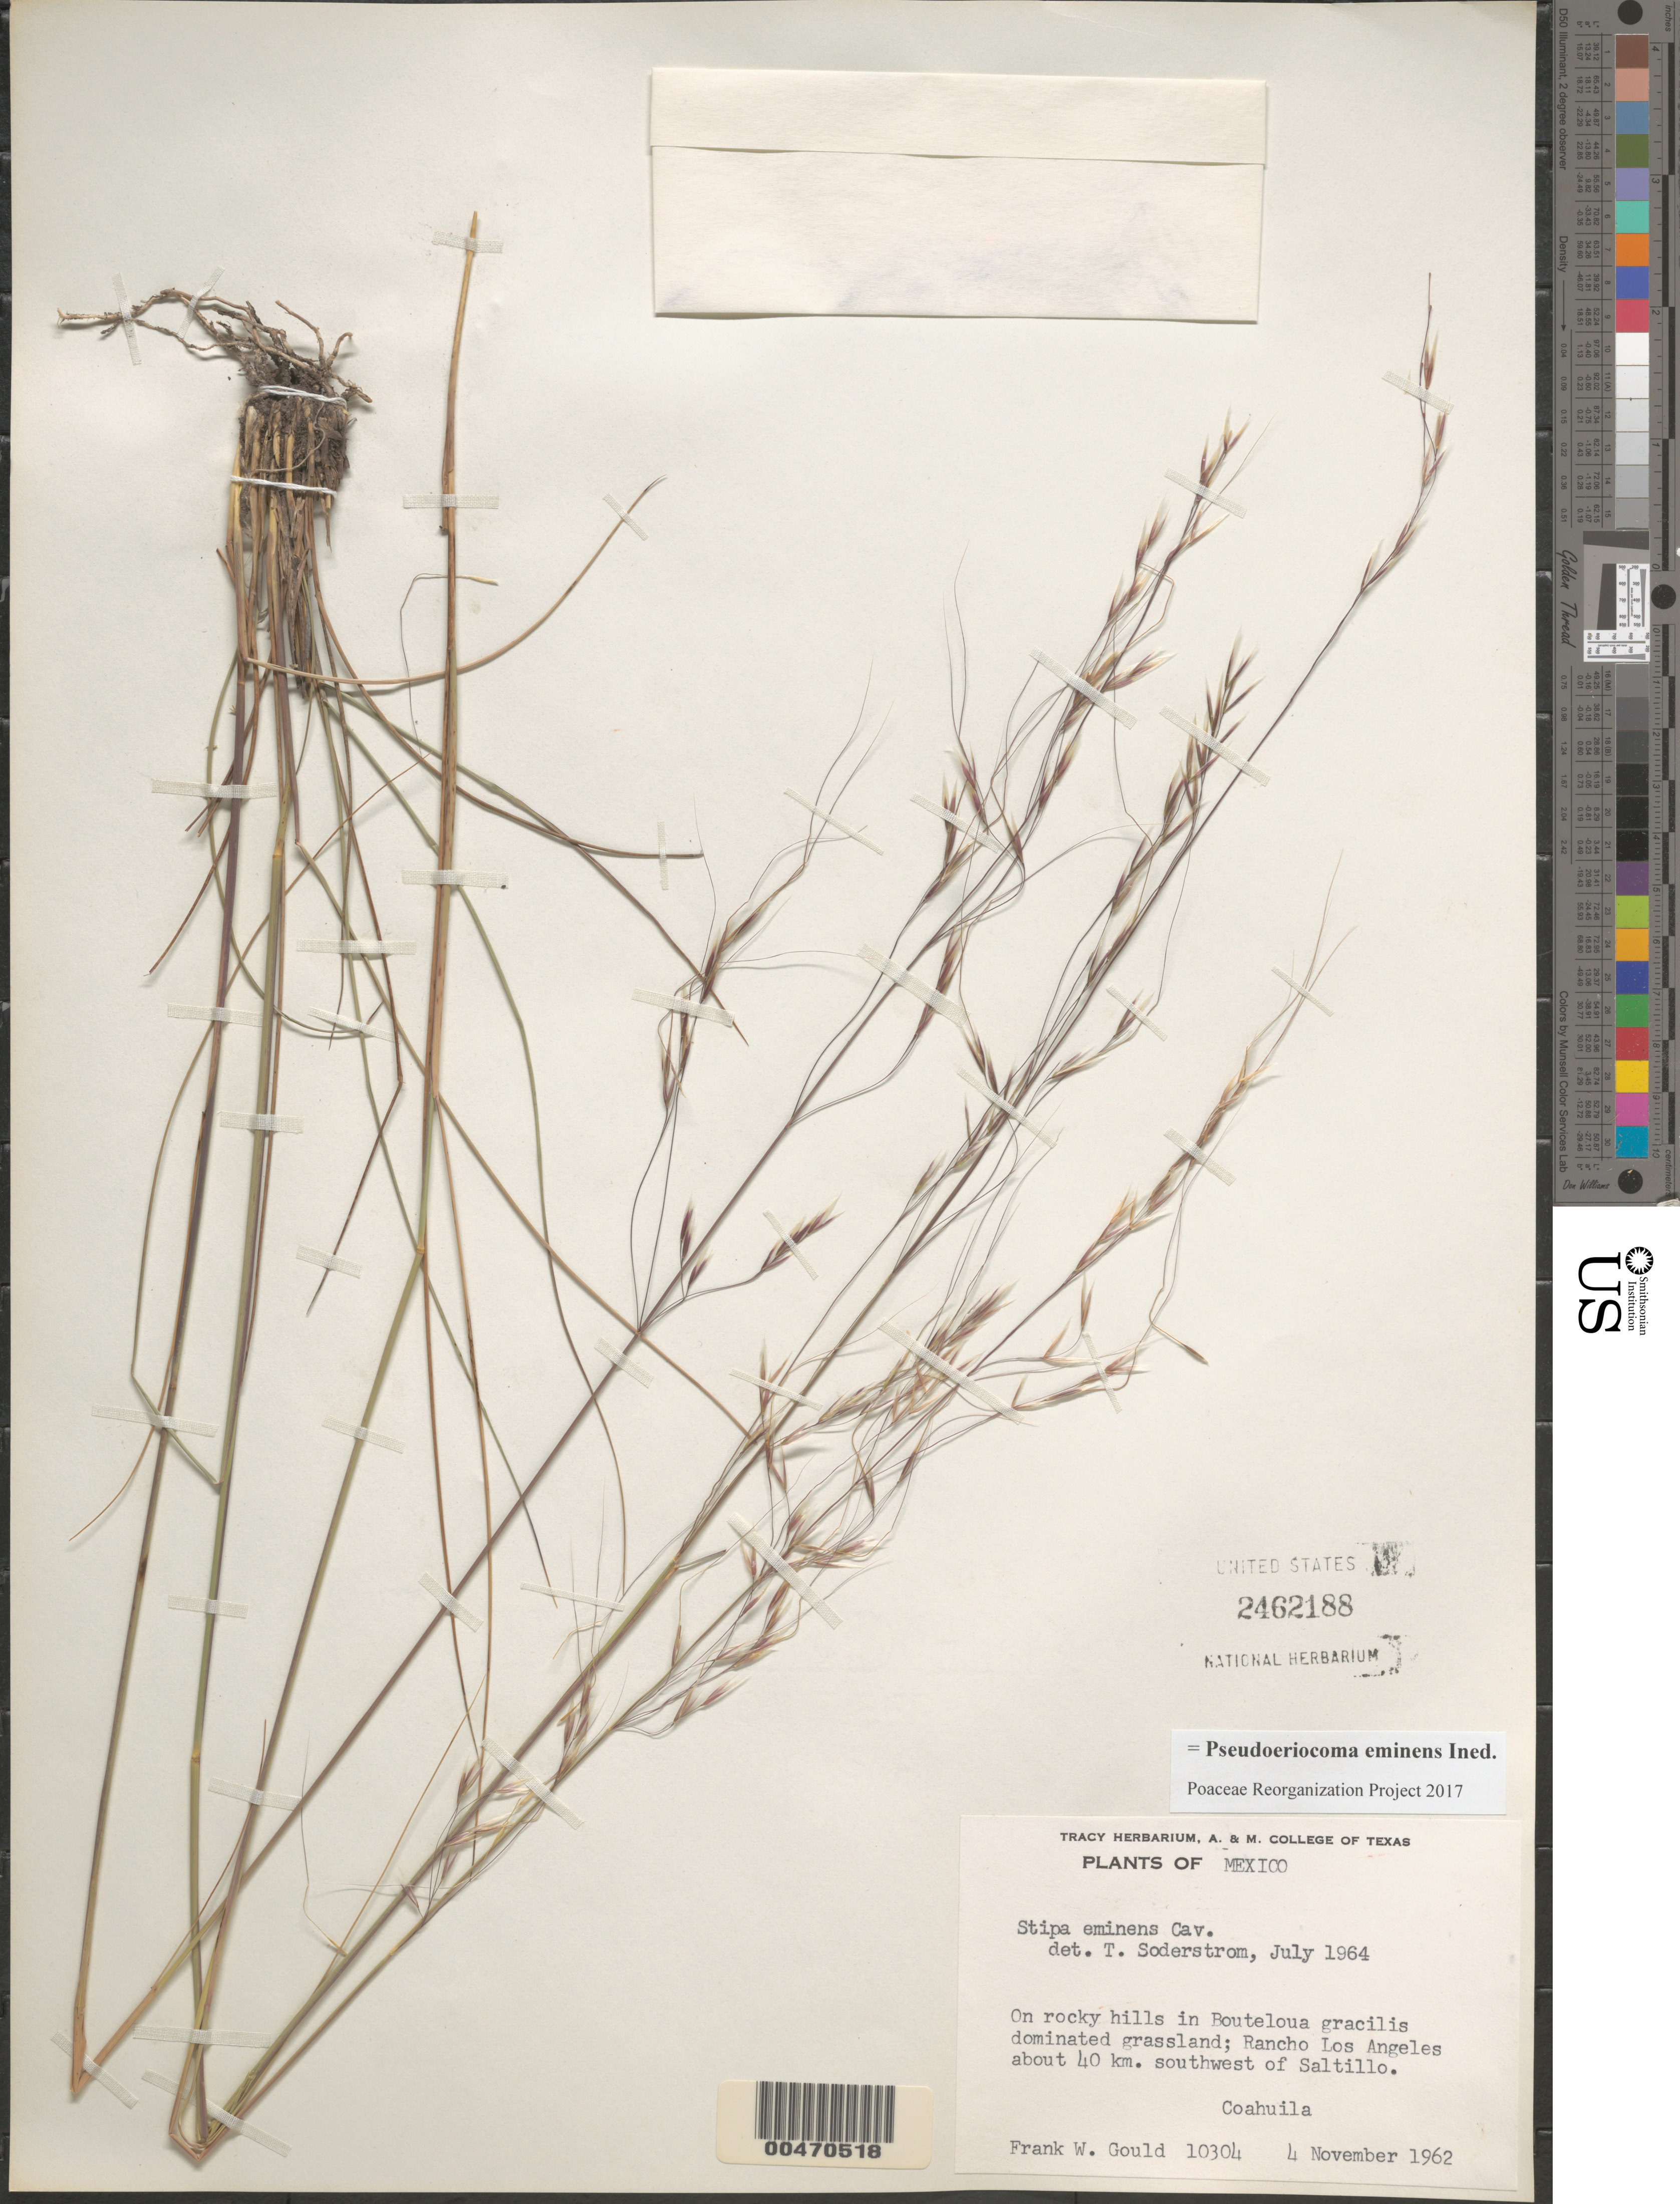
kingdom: Plantae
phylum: Tracheophyta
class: Liliopsida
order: Poales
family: Poaceae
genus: Pseudoeriocoma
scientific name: Pseudoeriocoma eminens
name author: (Cav.) Romasch.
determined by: Poaceae Reorganization Project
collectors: F. W. Gould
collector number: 10304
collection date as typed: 4 Nov 1962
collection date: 1962-11-04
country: Mexico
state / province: Coahuila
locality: Rancho Los Angeles about 40 km SW of Saltillo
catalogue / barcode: US 2562188